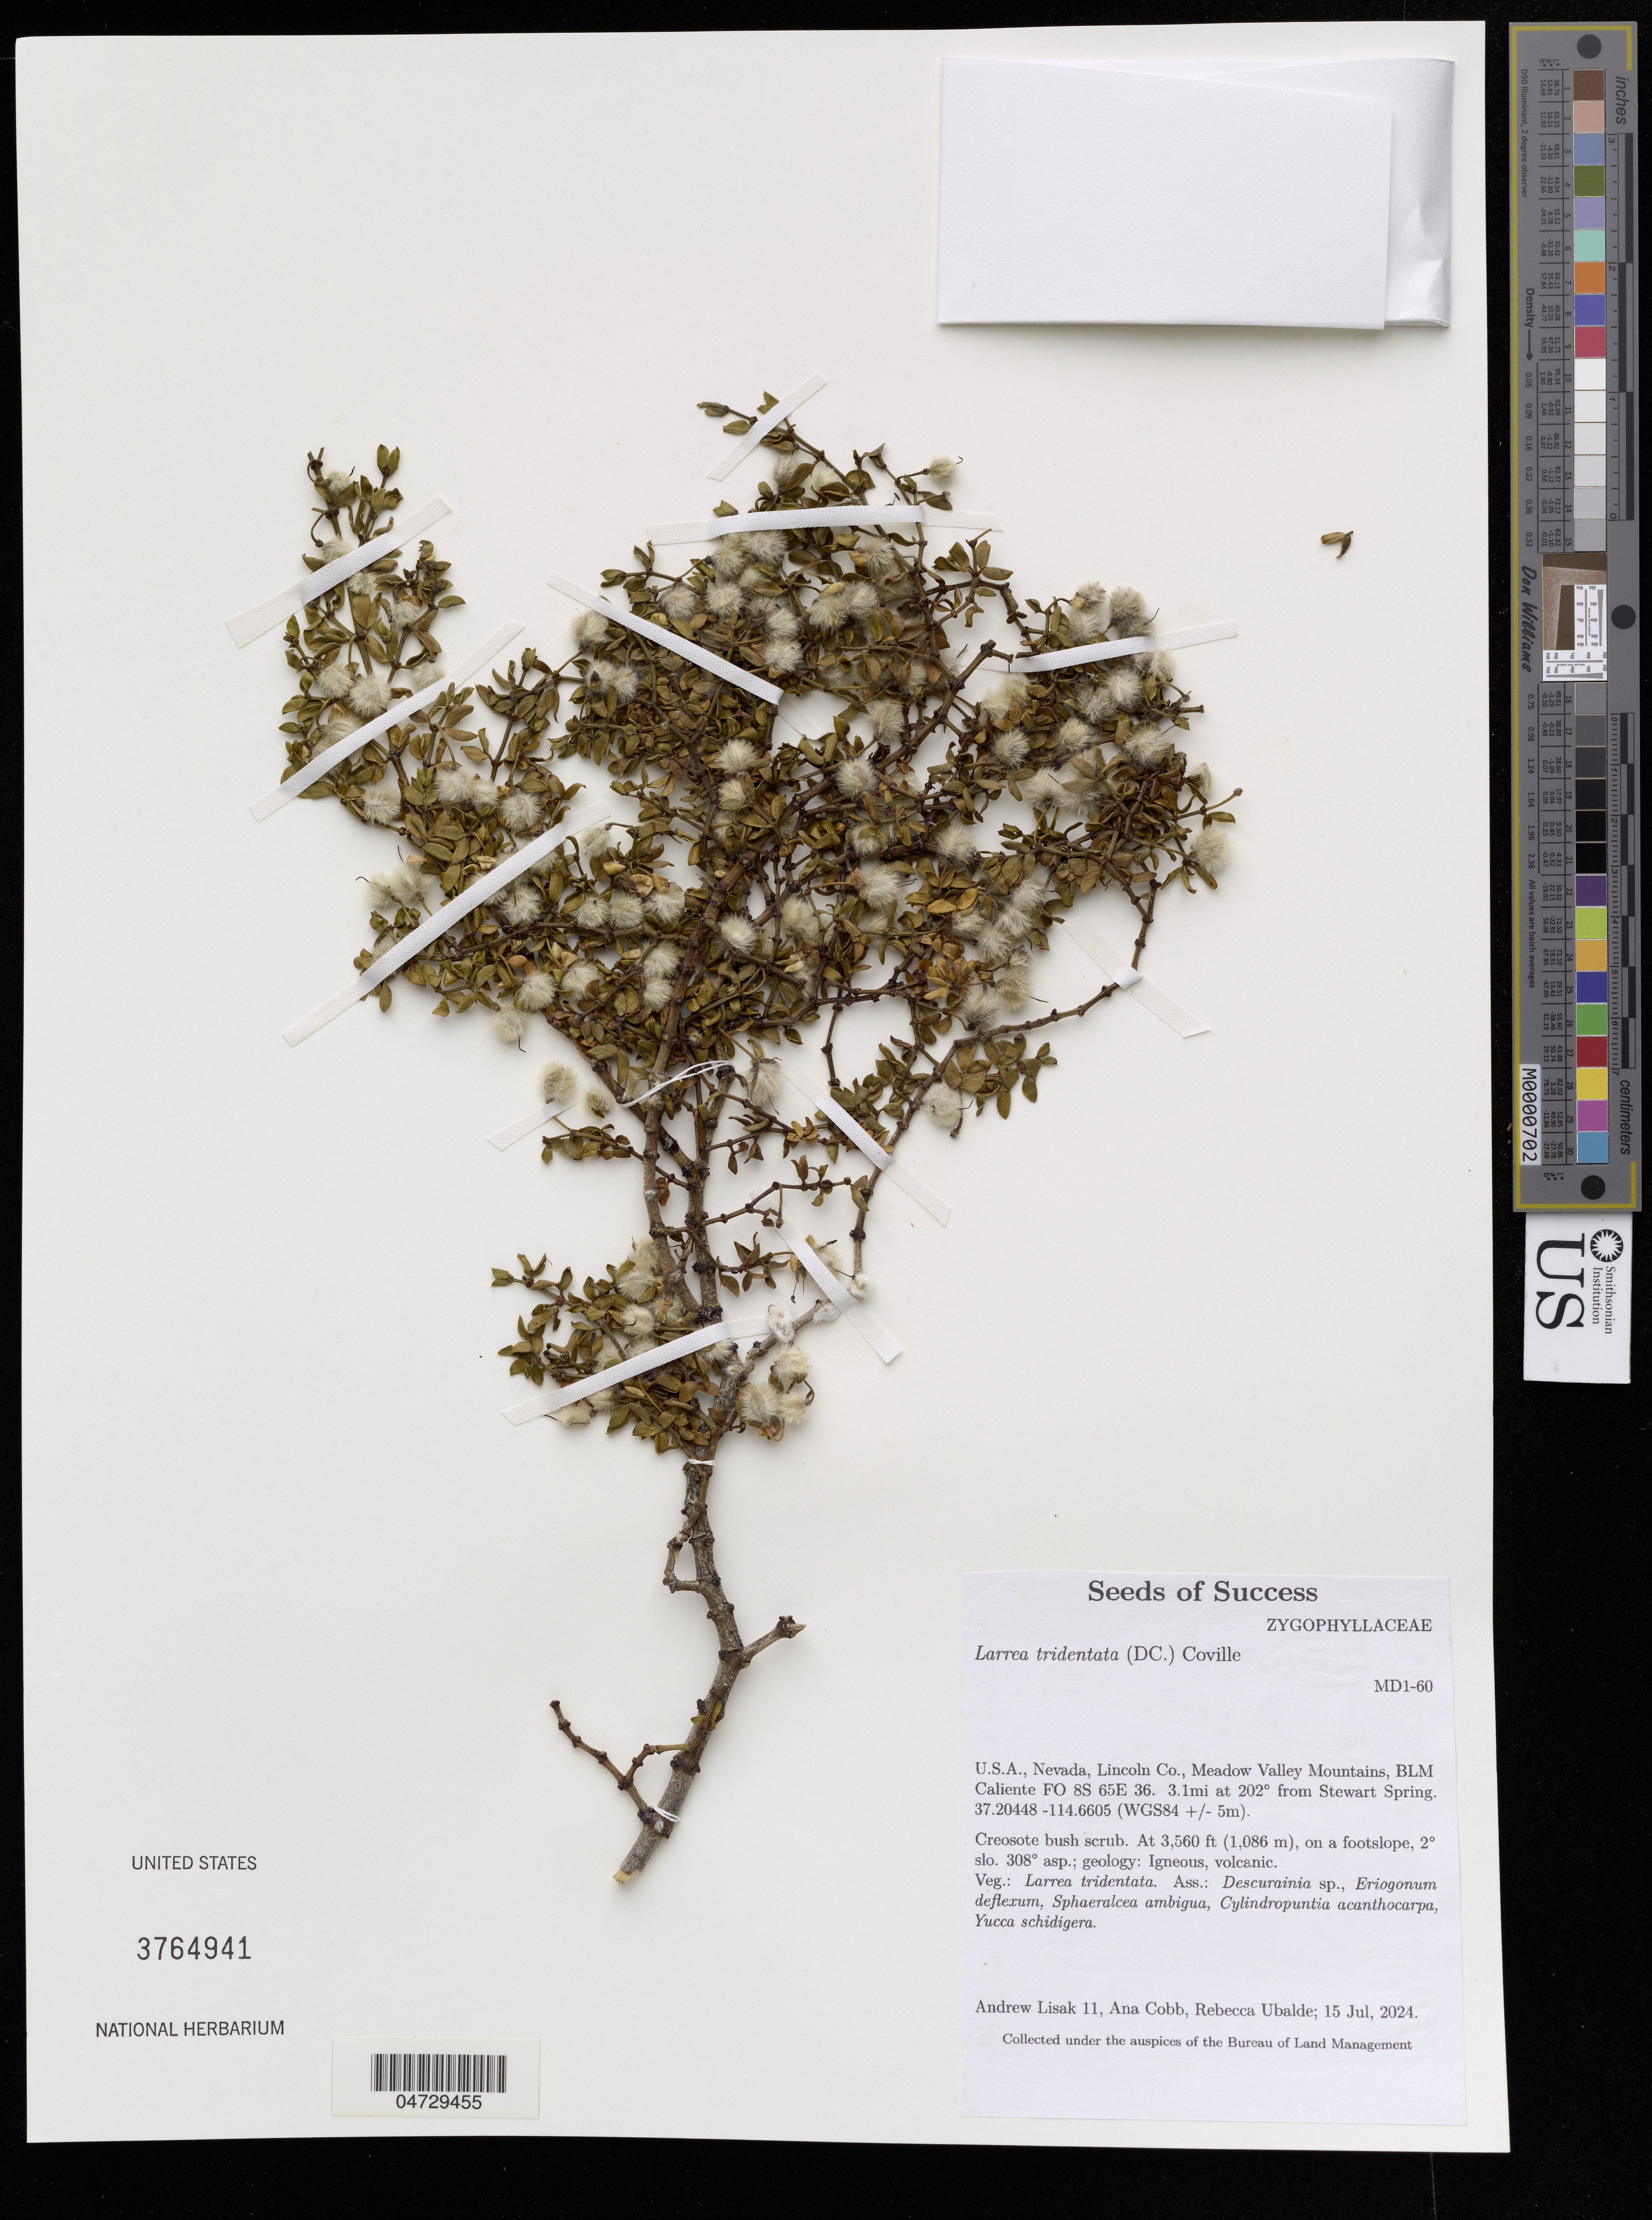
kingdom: Plantae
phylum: Tracheophyta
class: Magnoliopsida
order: Zygophyllales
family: Zygophyllaceae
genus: Larrea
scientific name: Larrea tridentata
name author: (Sessé & Moc. ex DC.) Coville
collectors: A. Lisak, A. Cobb & R. Ubalde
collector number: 11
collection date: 2024-07-15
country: United States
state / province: Nevada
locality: Lincoln Co., Meadow Valley Mountains, BLM Caliente FO 8S 65E 36. 3.1mi at 202° from Stewart Spring. (WGS84 +/- 5m).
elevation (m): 1085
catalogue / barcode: US 3764941